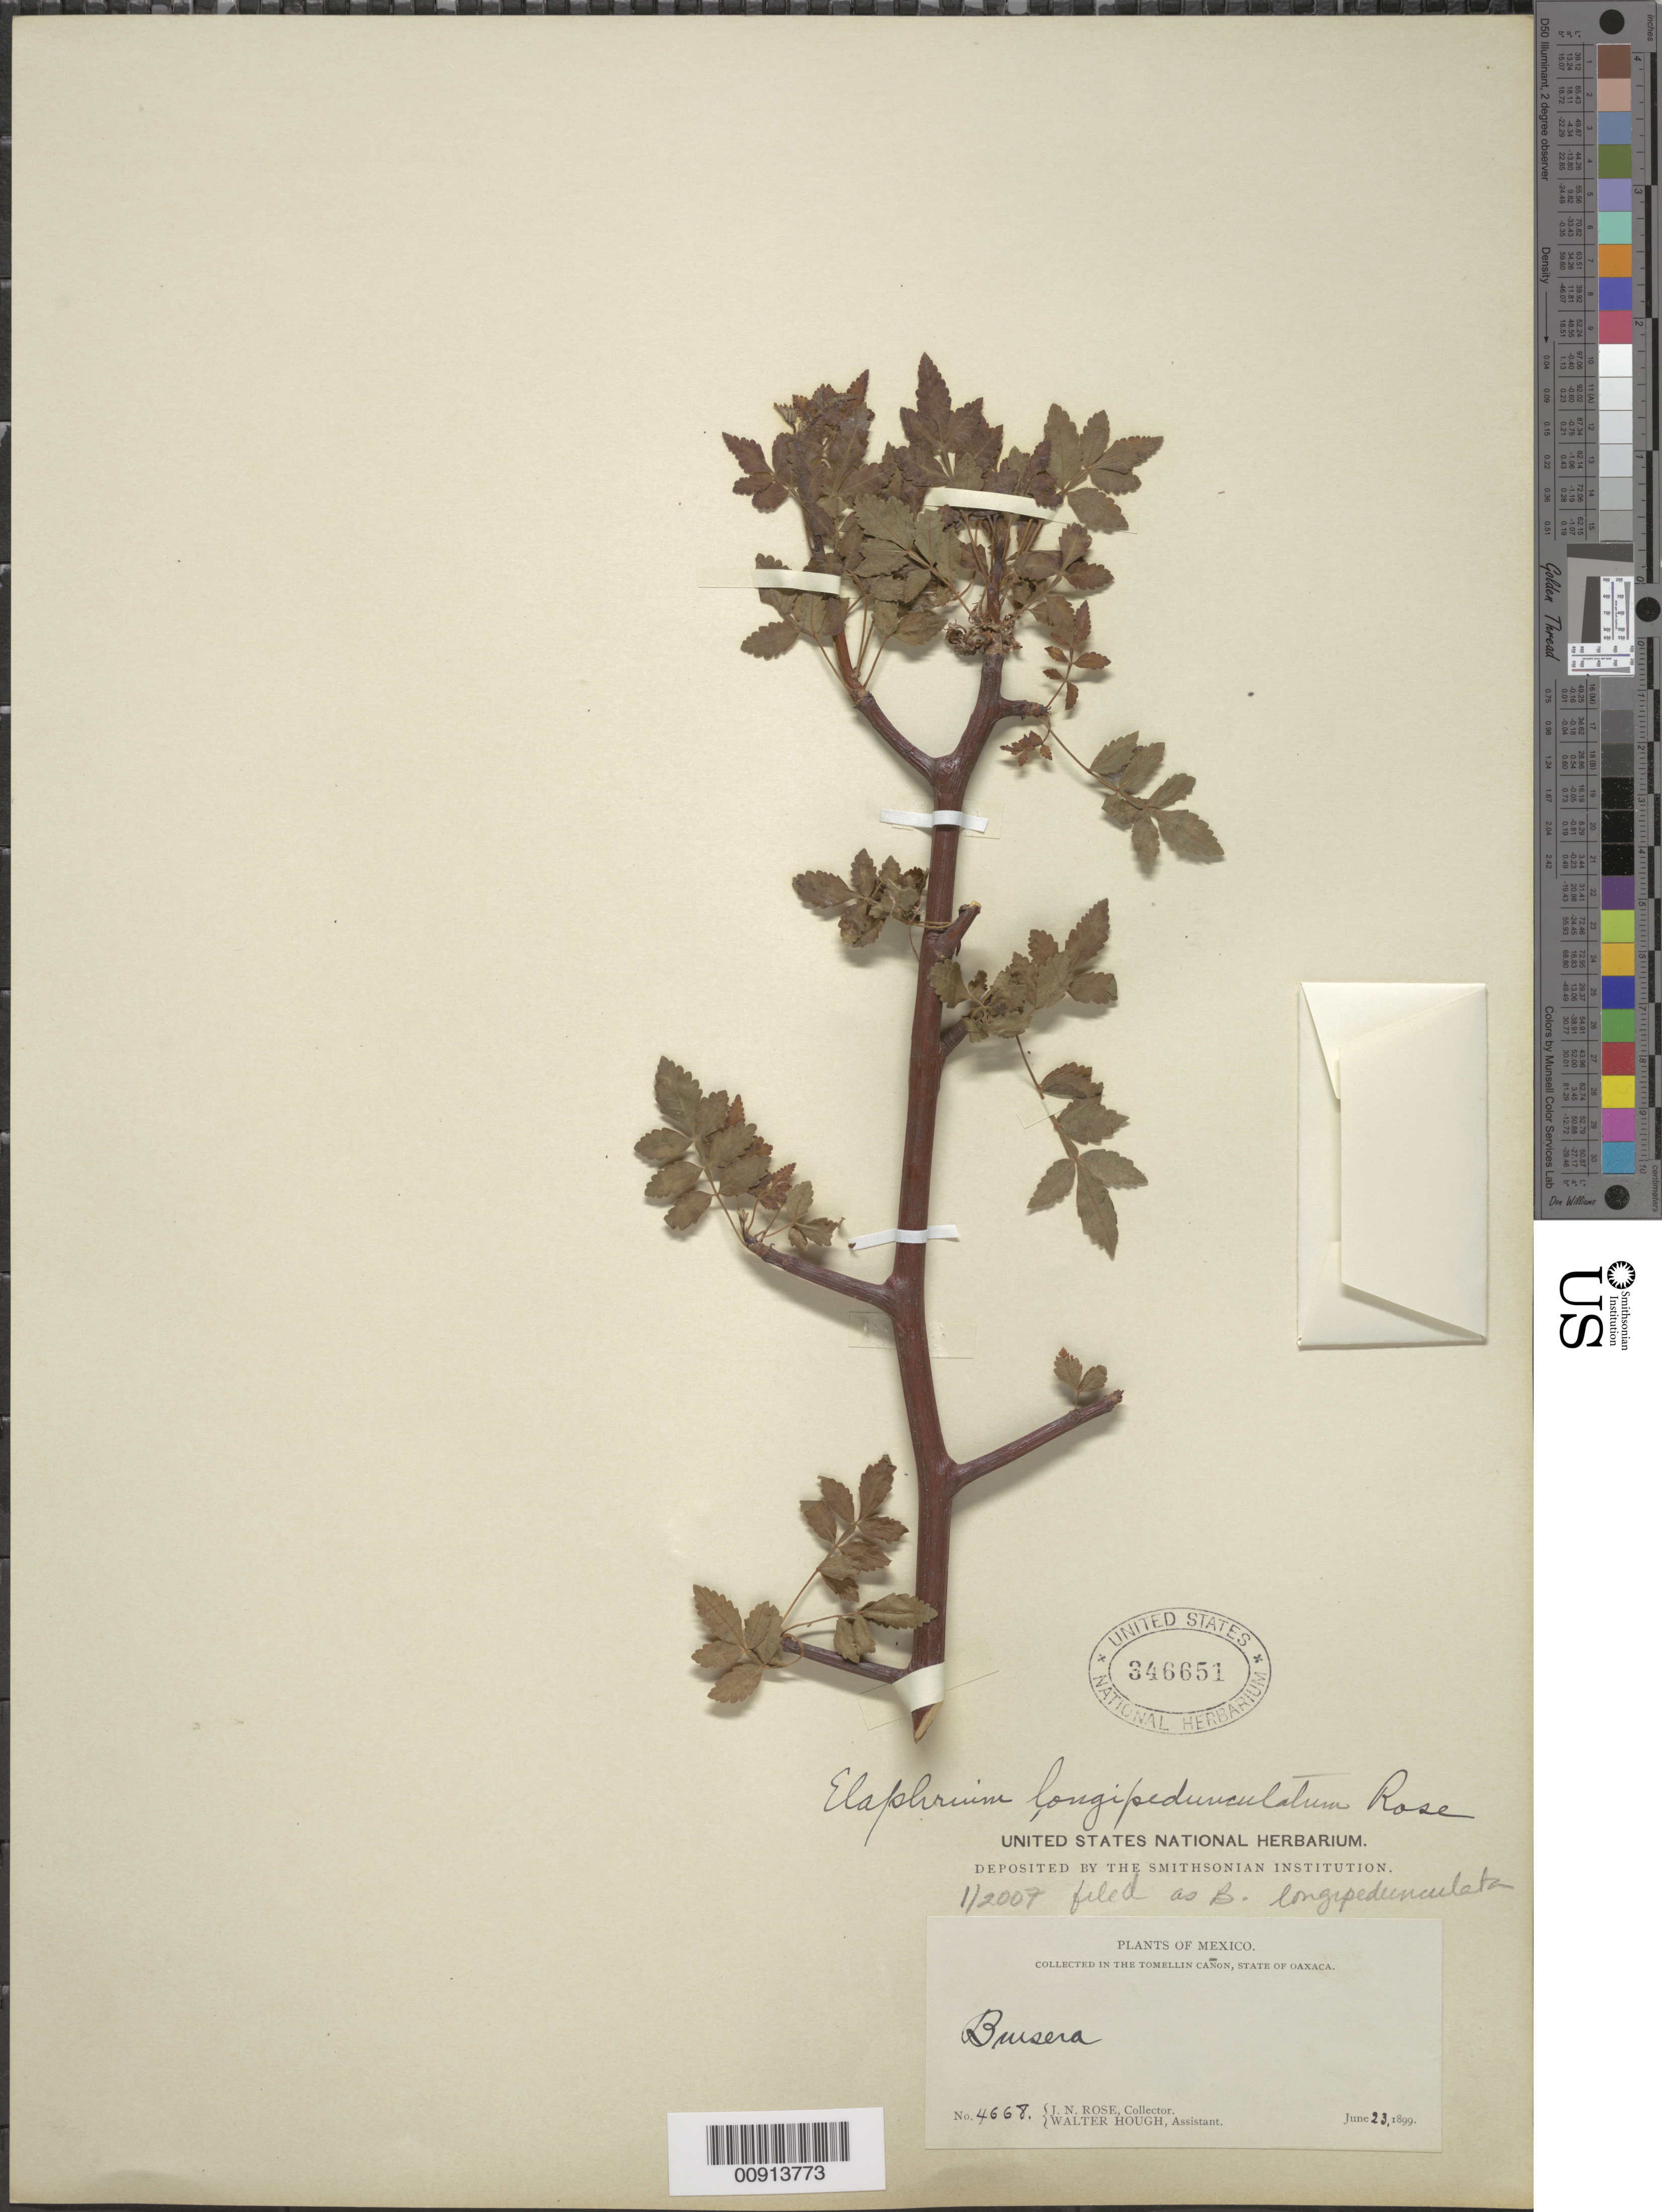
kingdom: Plantae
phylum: Tracheophyta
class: Magnoliopsida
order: Sapindales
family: Burseraceae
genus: Bursera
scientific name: Bursera longipedunculata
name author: (Rose) Standl.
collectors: J. N. Rose & W. Hough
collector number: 4668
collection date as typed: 23 Jun 1899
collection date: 1899-06-23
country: Mexico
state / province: Oaxaca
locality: Tomellin Cañon, State of Oaxaca.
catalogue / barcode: US 346651